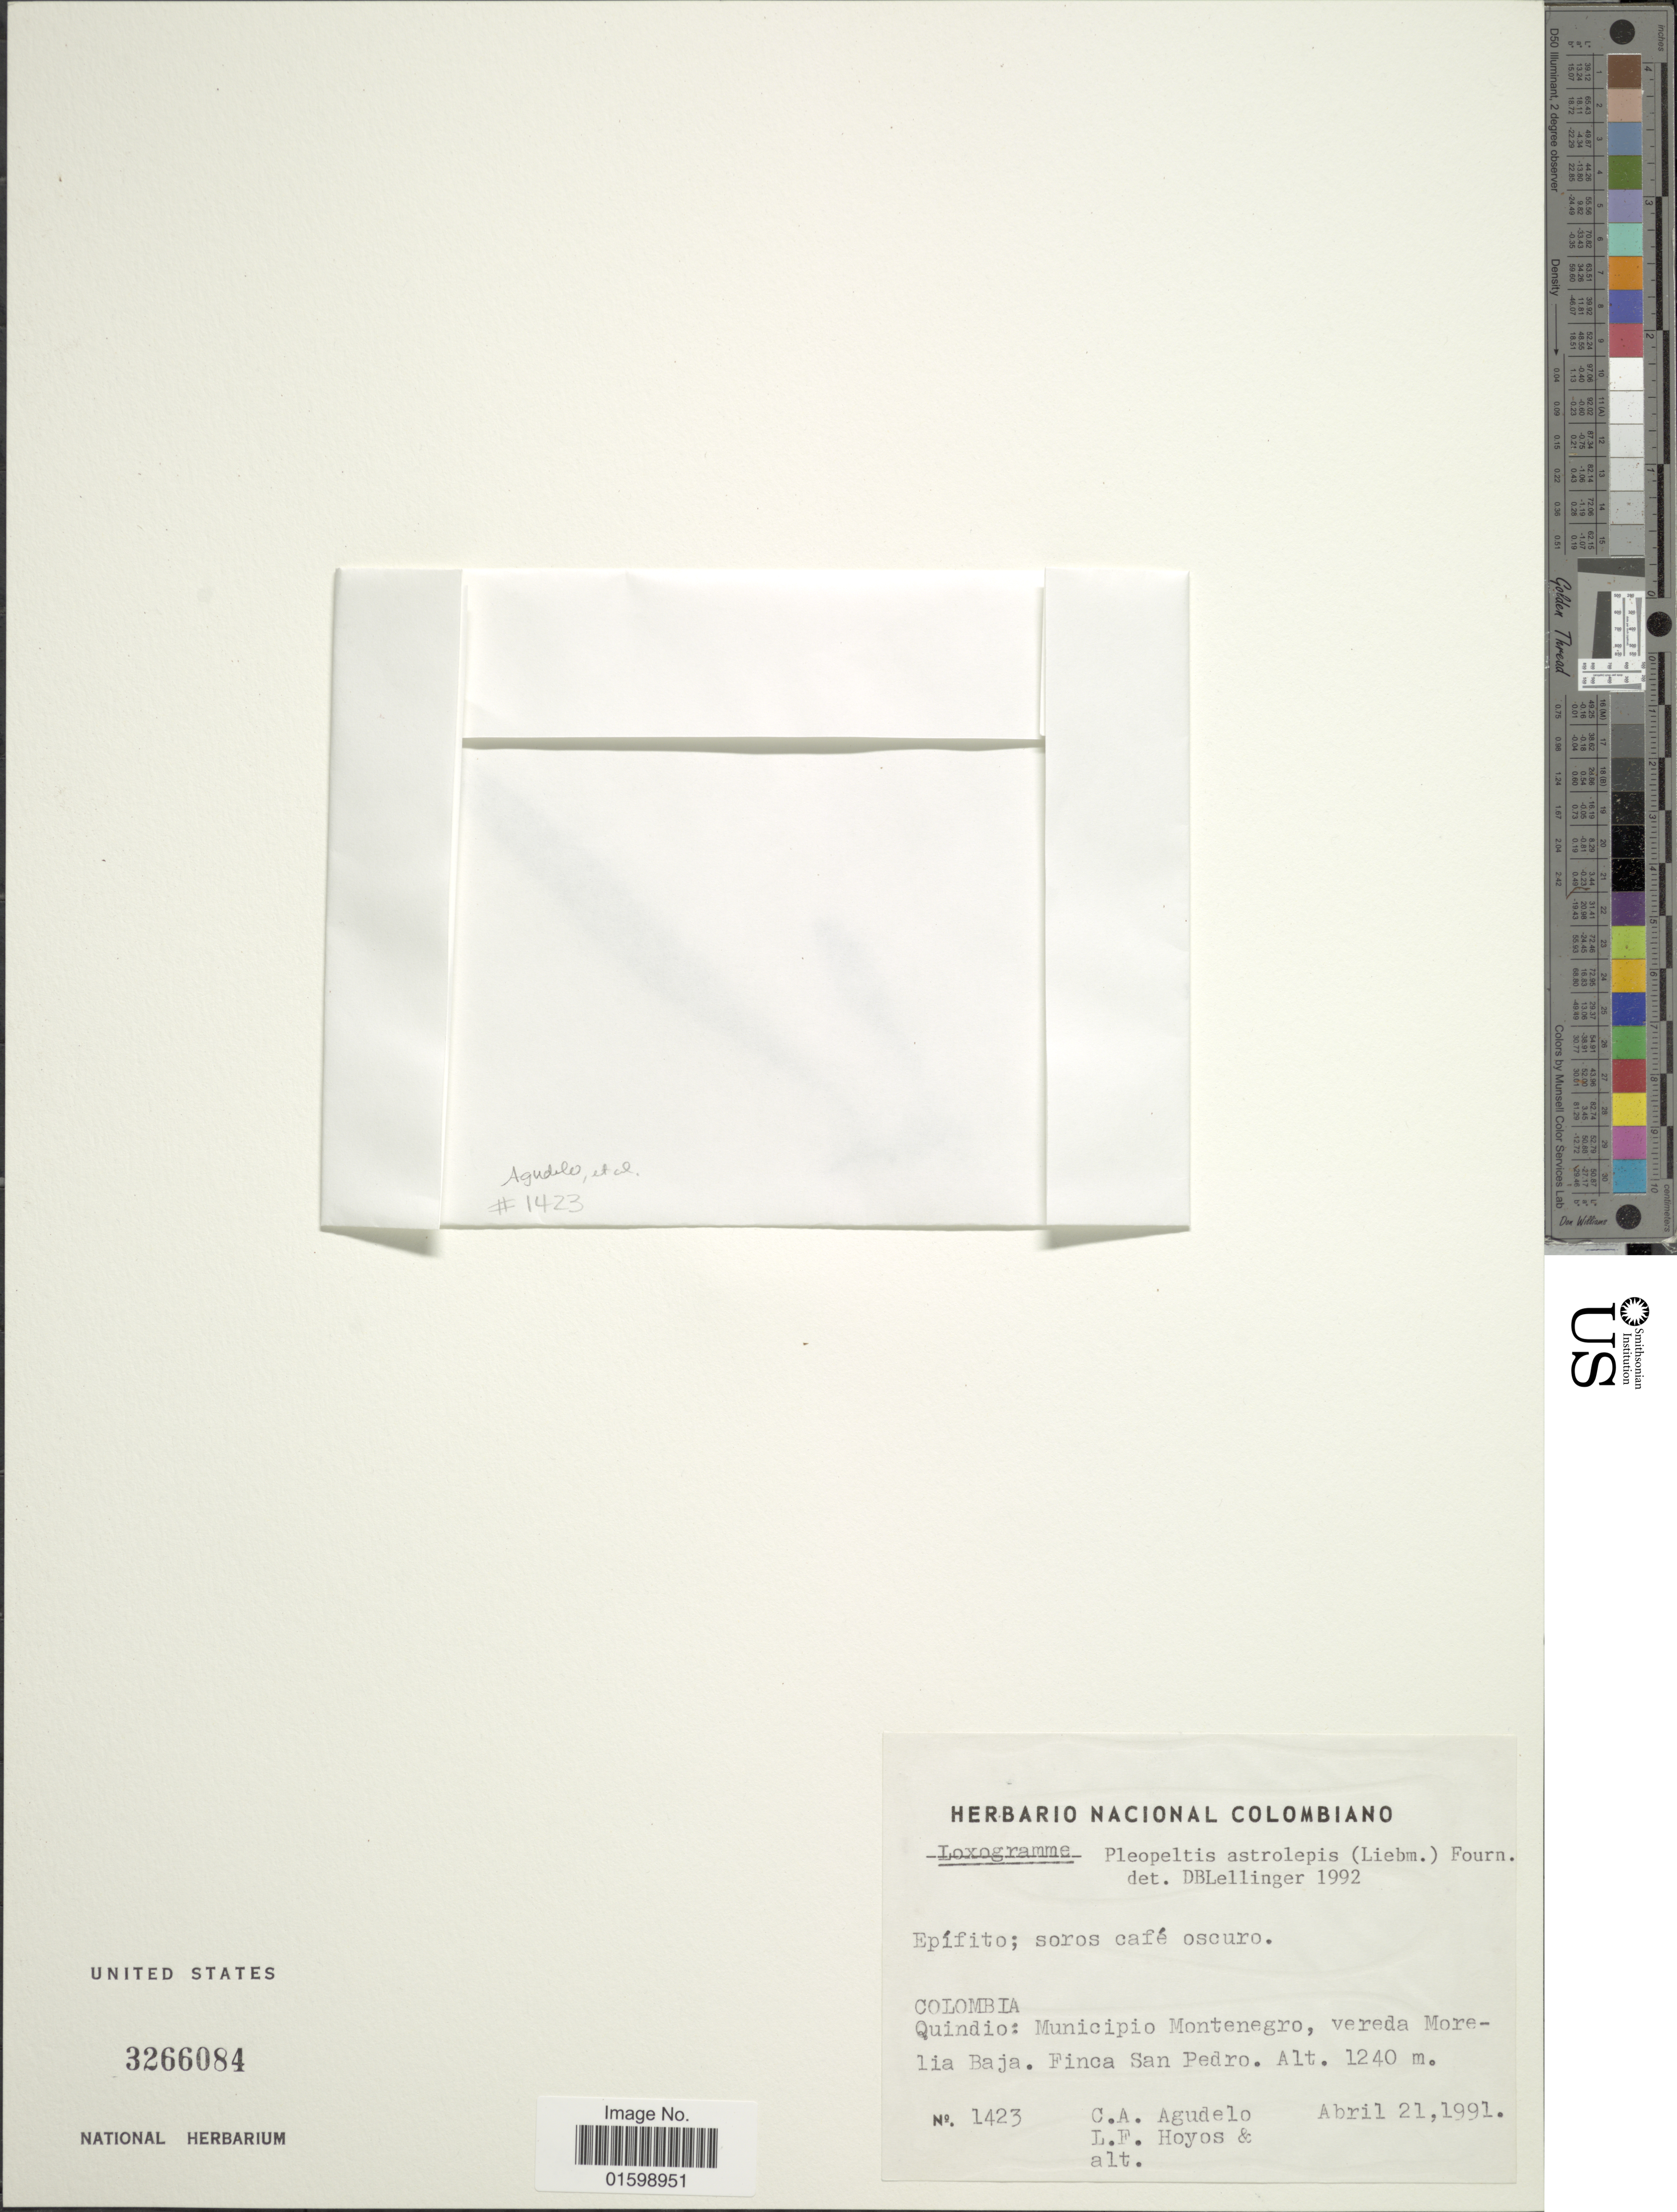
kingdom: Plantae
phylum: Tracheophyta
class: Polypodiopsida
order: Polypodiales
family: Polypodiaceae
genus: Pleopeltis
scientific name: Pleopeltis astrolepis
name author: (Liebm.) E. Fourn.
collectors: C. A. Agudelo, L. Hoyos & et al.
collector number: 1423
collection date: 1991-04-21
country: Colombia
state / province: Quindío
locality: Soros café oscuro, Municipio Montenegro, vereda Morelia Baja, Finca San Pedro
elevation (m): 1240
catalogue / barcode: US 3266084